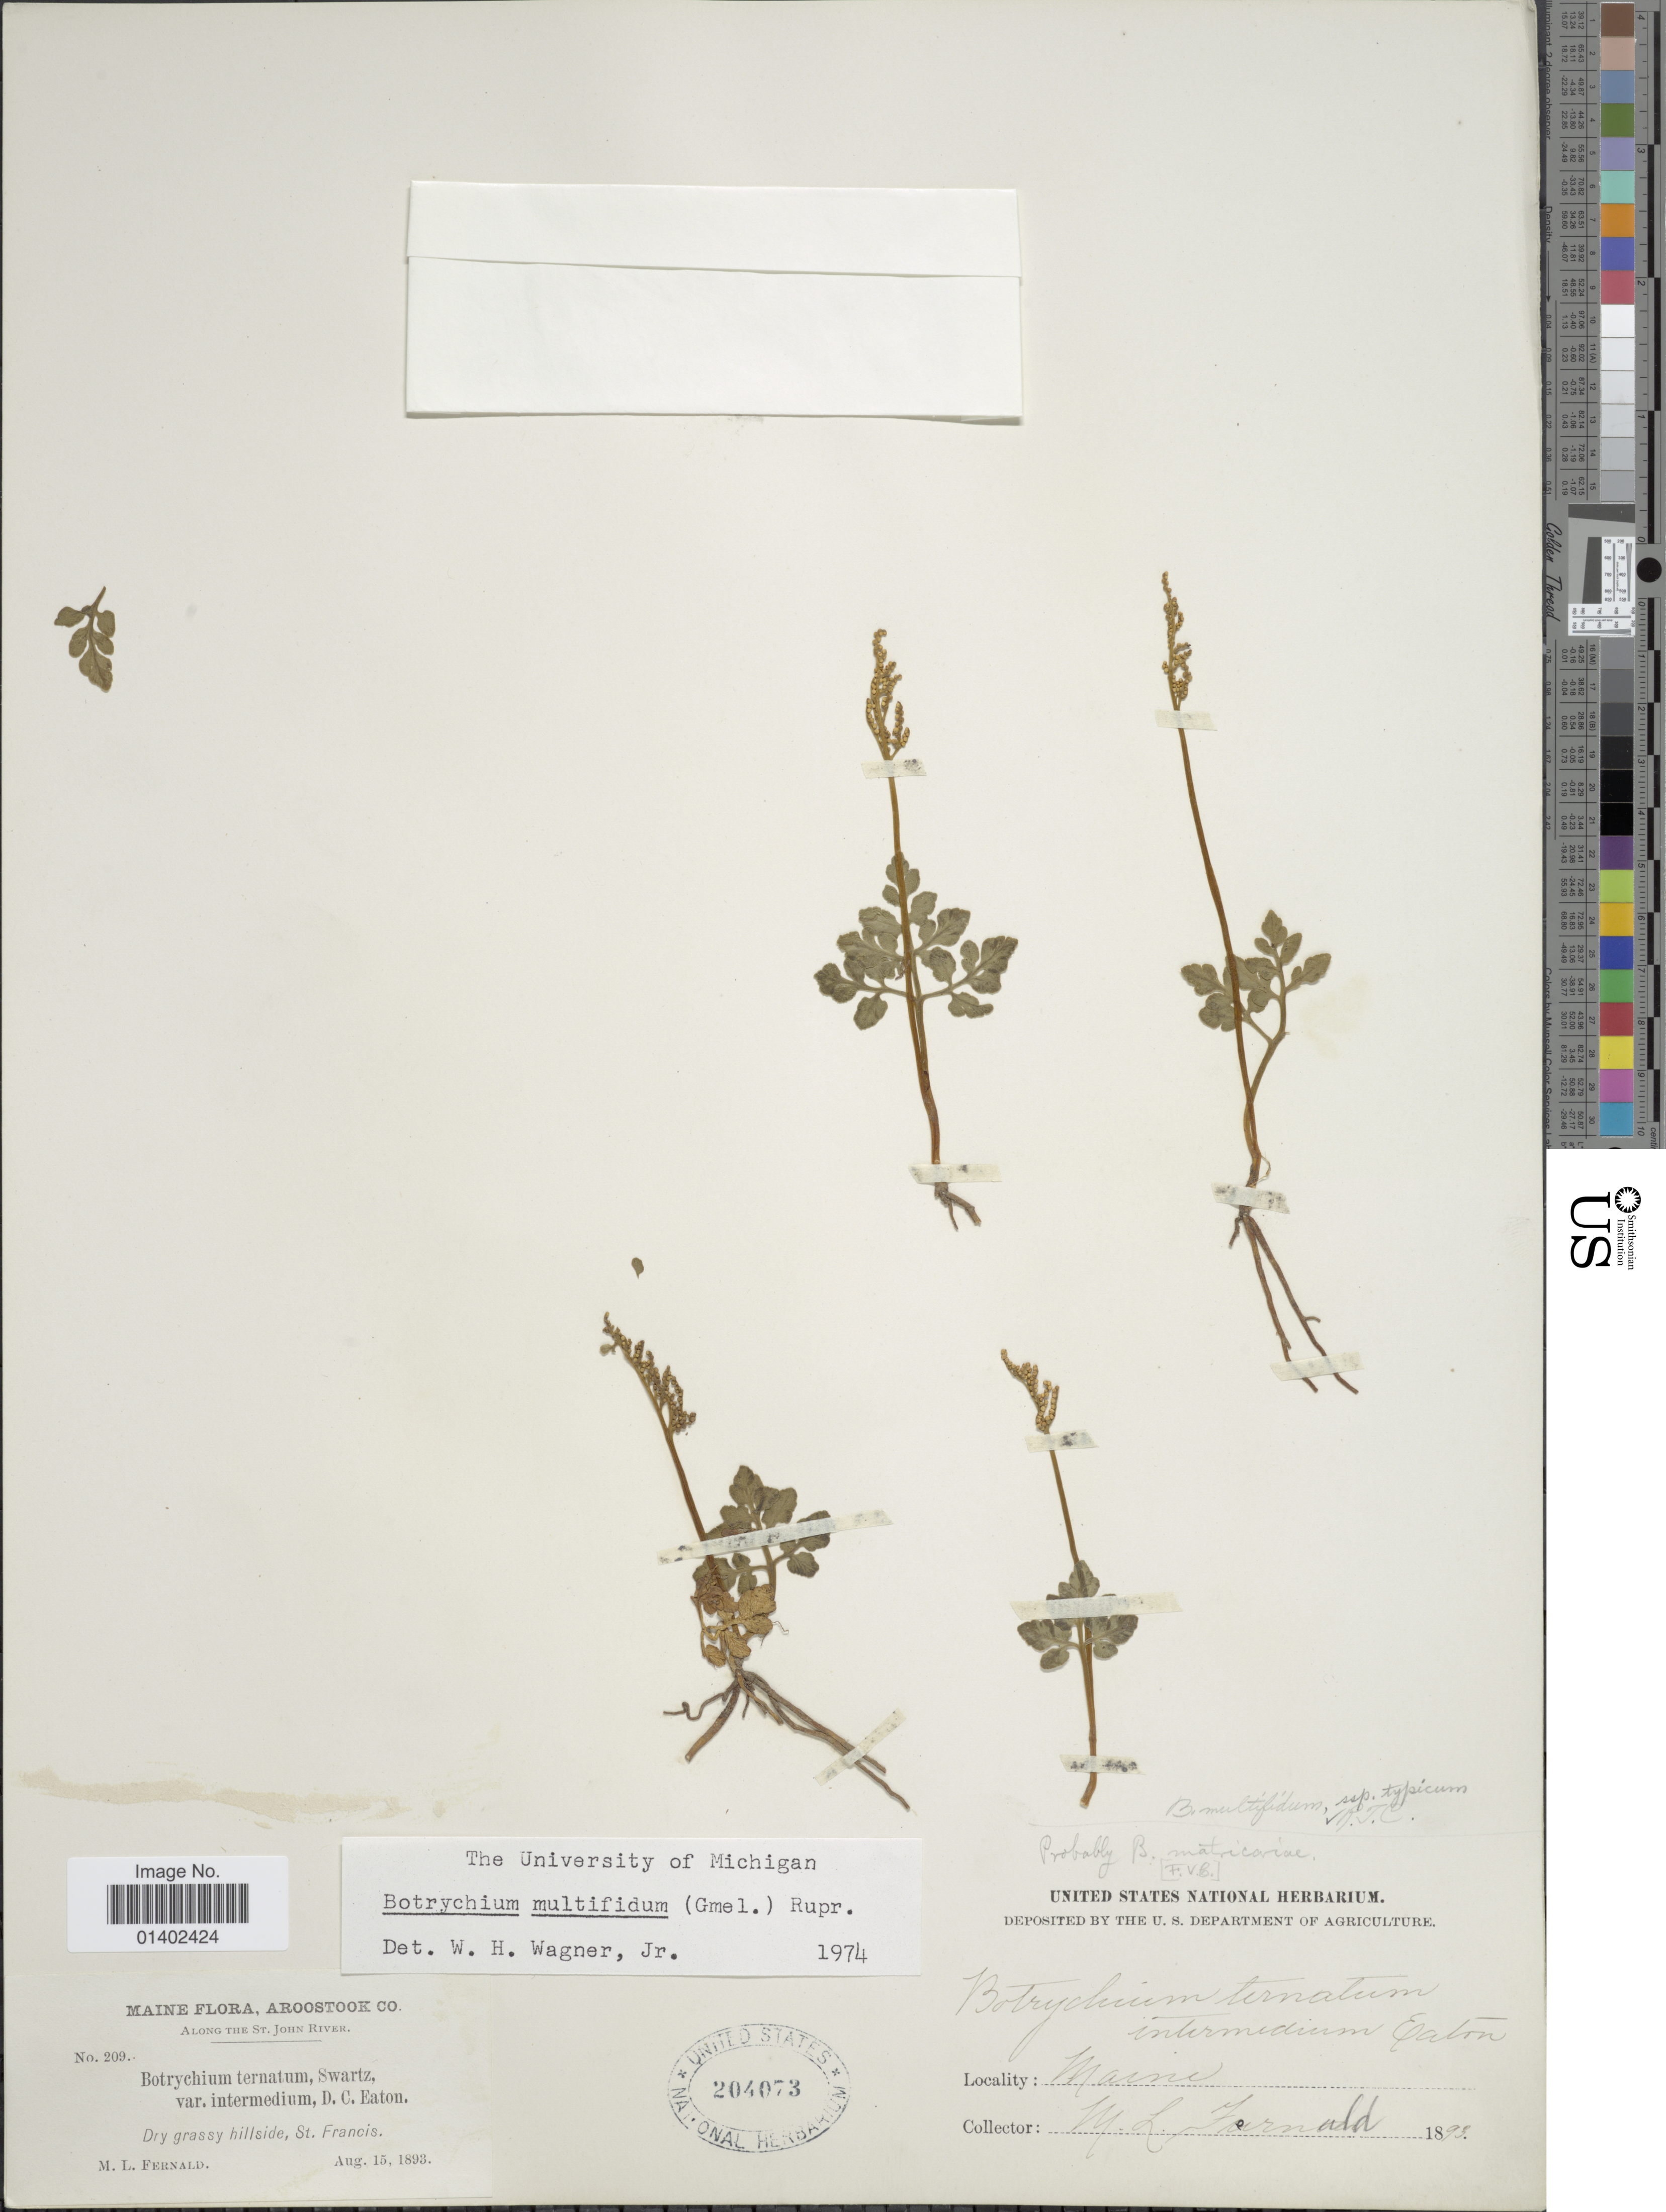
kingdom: Plantae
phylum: Tracheophyta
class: Polypodiopsida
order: Ophioglossales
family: Ophioglossaceae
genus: Botrychium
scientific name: Botrychium multifidum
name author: (J.F. Gmel.) Rupr.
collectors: M. L. Fernald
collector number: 209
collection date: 1893-08-15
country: United States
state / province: Maine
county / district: Aroostook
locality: Aroostook Co, Along the St John River, Dry grassy hillside, St Francis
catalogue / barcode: US 204073